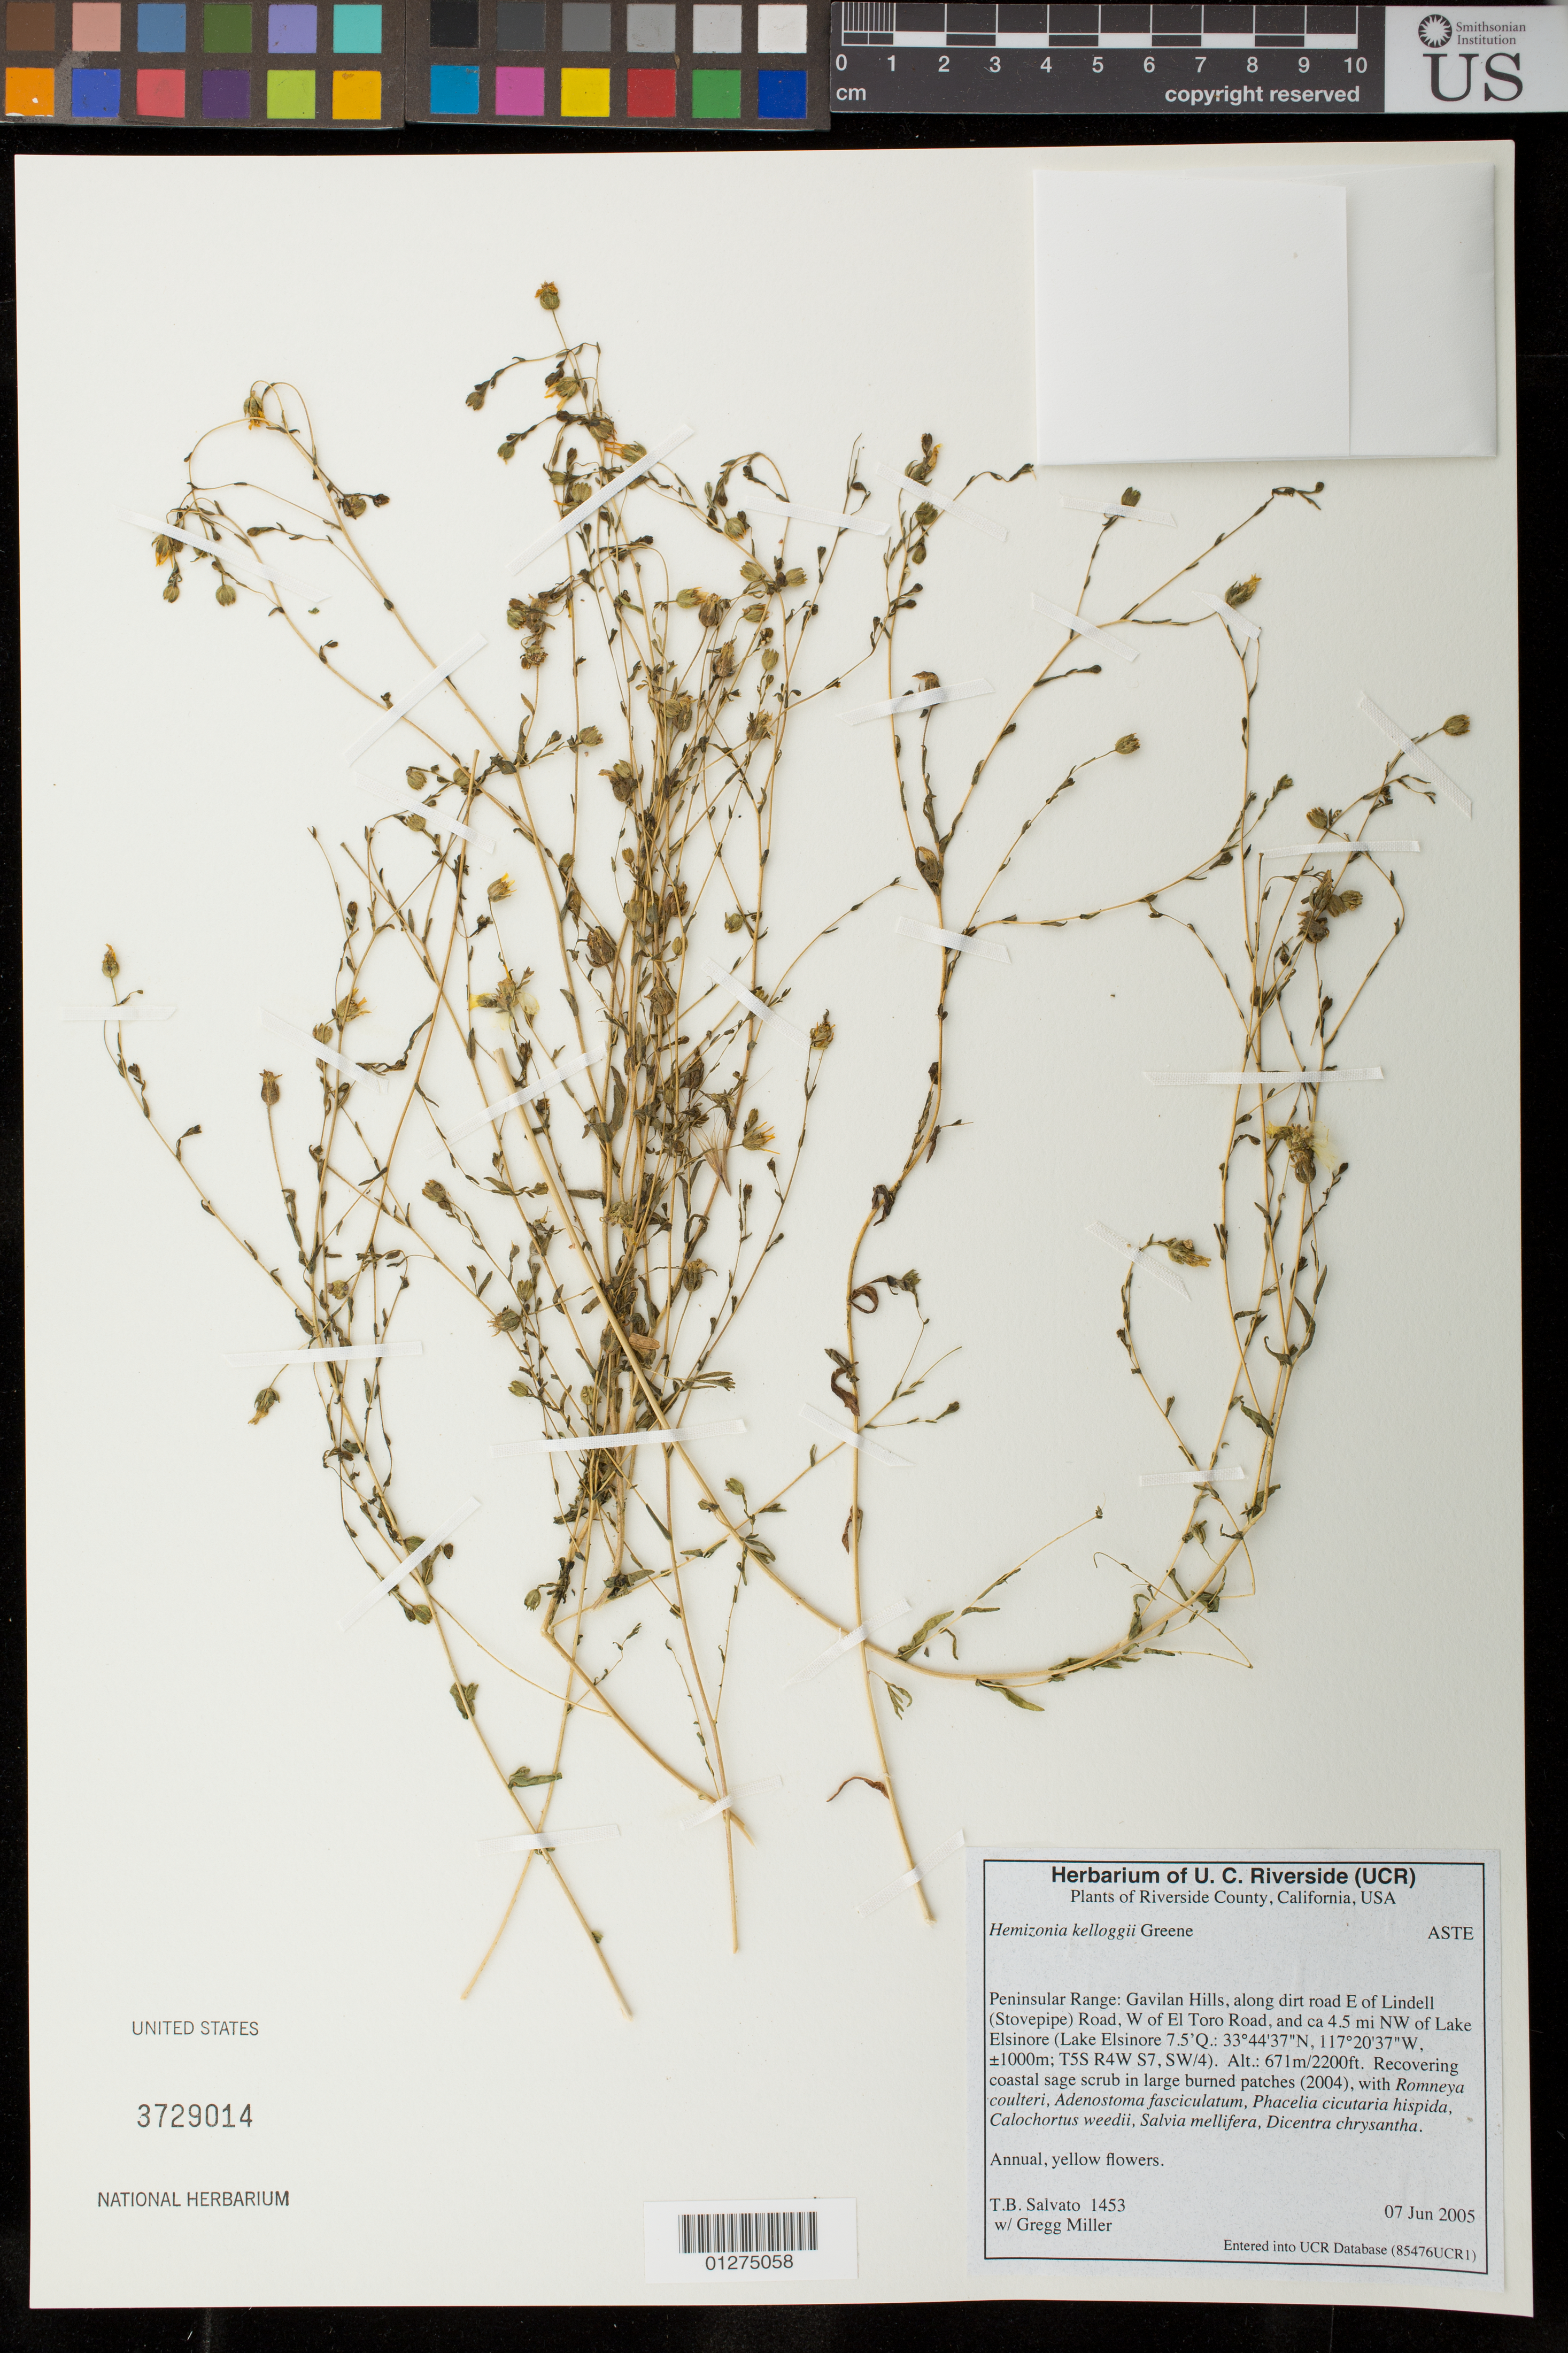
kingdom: Plantae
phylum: Tracheophyta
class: Magnoliopsida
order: Asterales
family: Asteraceae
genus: Hemizonia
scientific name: Hemizonia kelloggii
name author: Greene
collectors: T. Salvato & G. Miller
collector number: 1453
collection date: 2005-06-07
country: United States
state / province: California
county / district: Riverside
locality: Peninsular Range: Gavilan Hills, along dirt road E of Lindell (Stovepipe) Road, W of El Toro Road, and ca 4.5 mi NW of Lake Elsinore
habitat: recovering coastal sage scrub in large bruned patches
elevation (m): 671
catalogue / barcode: US 3729014